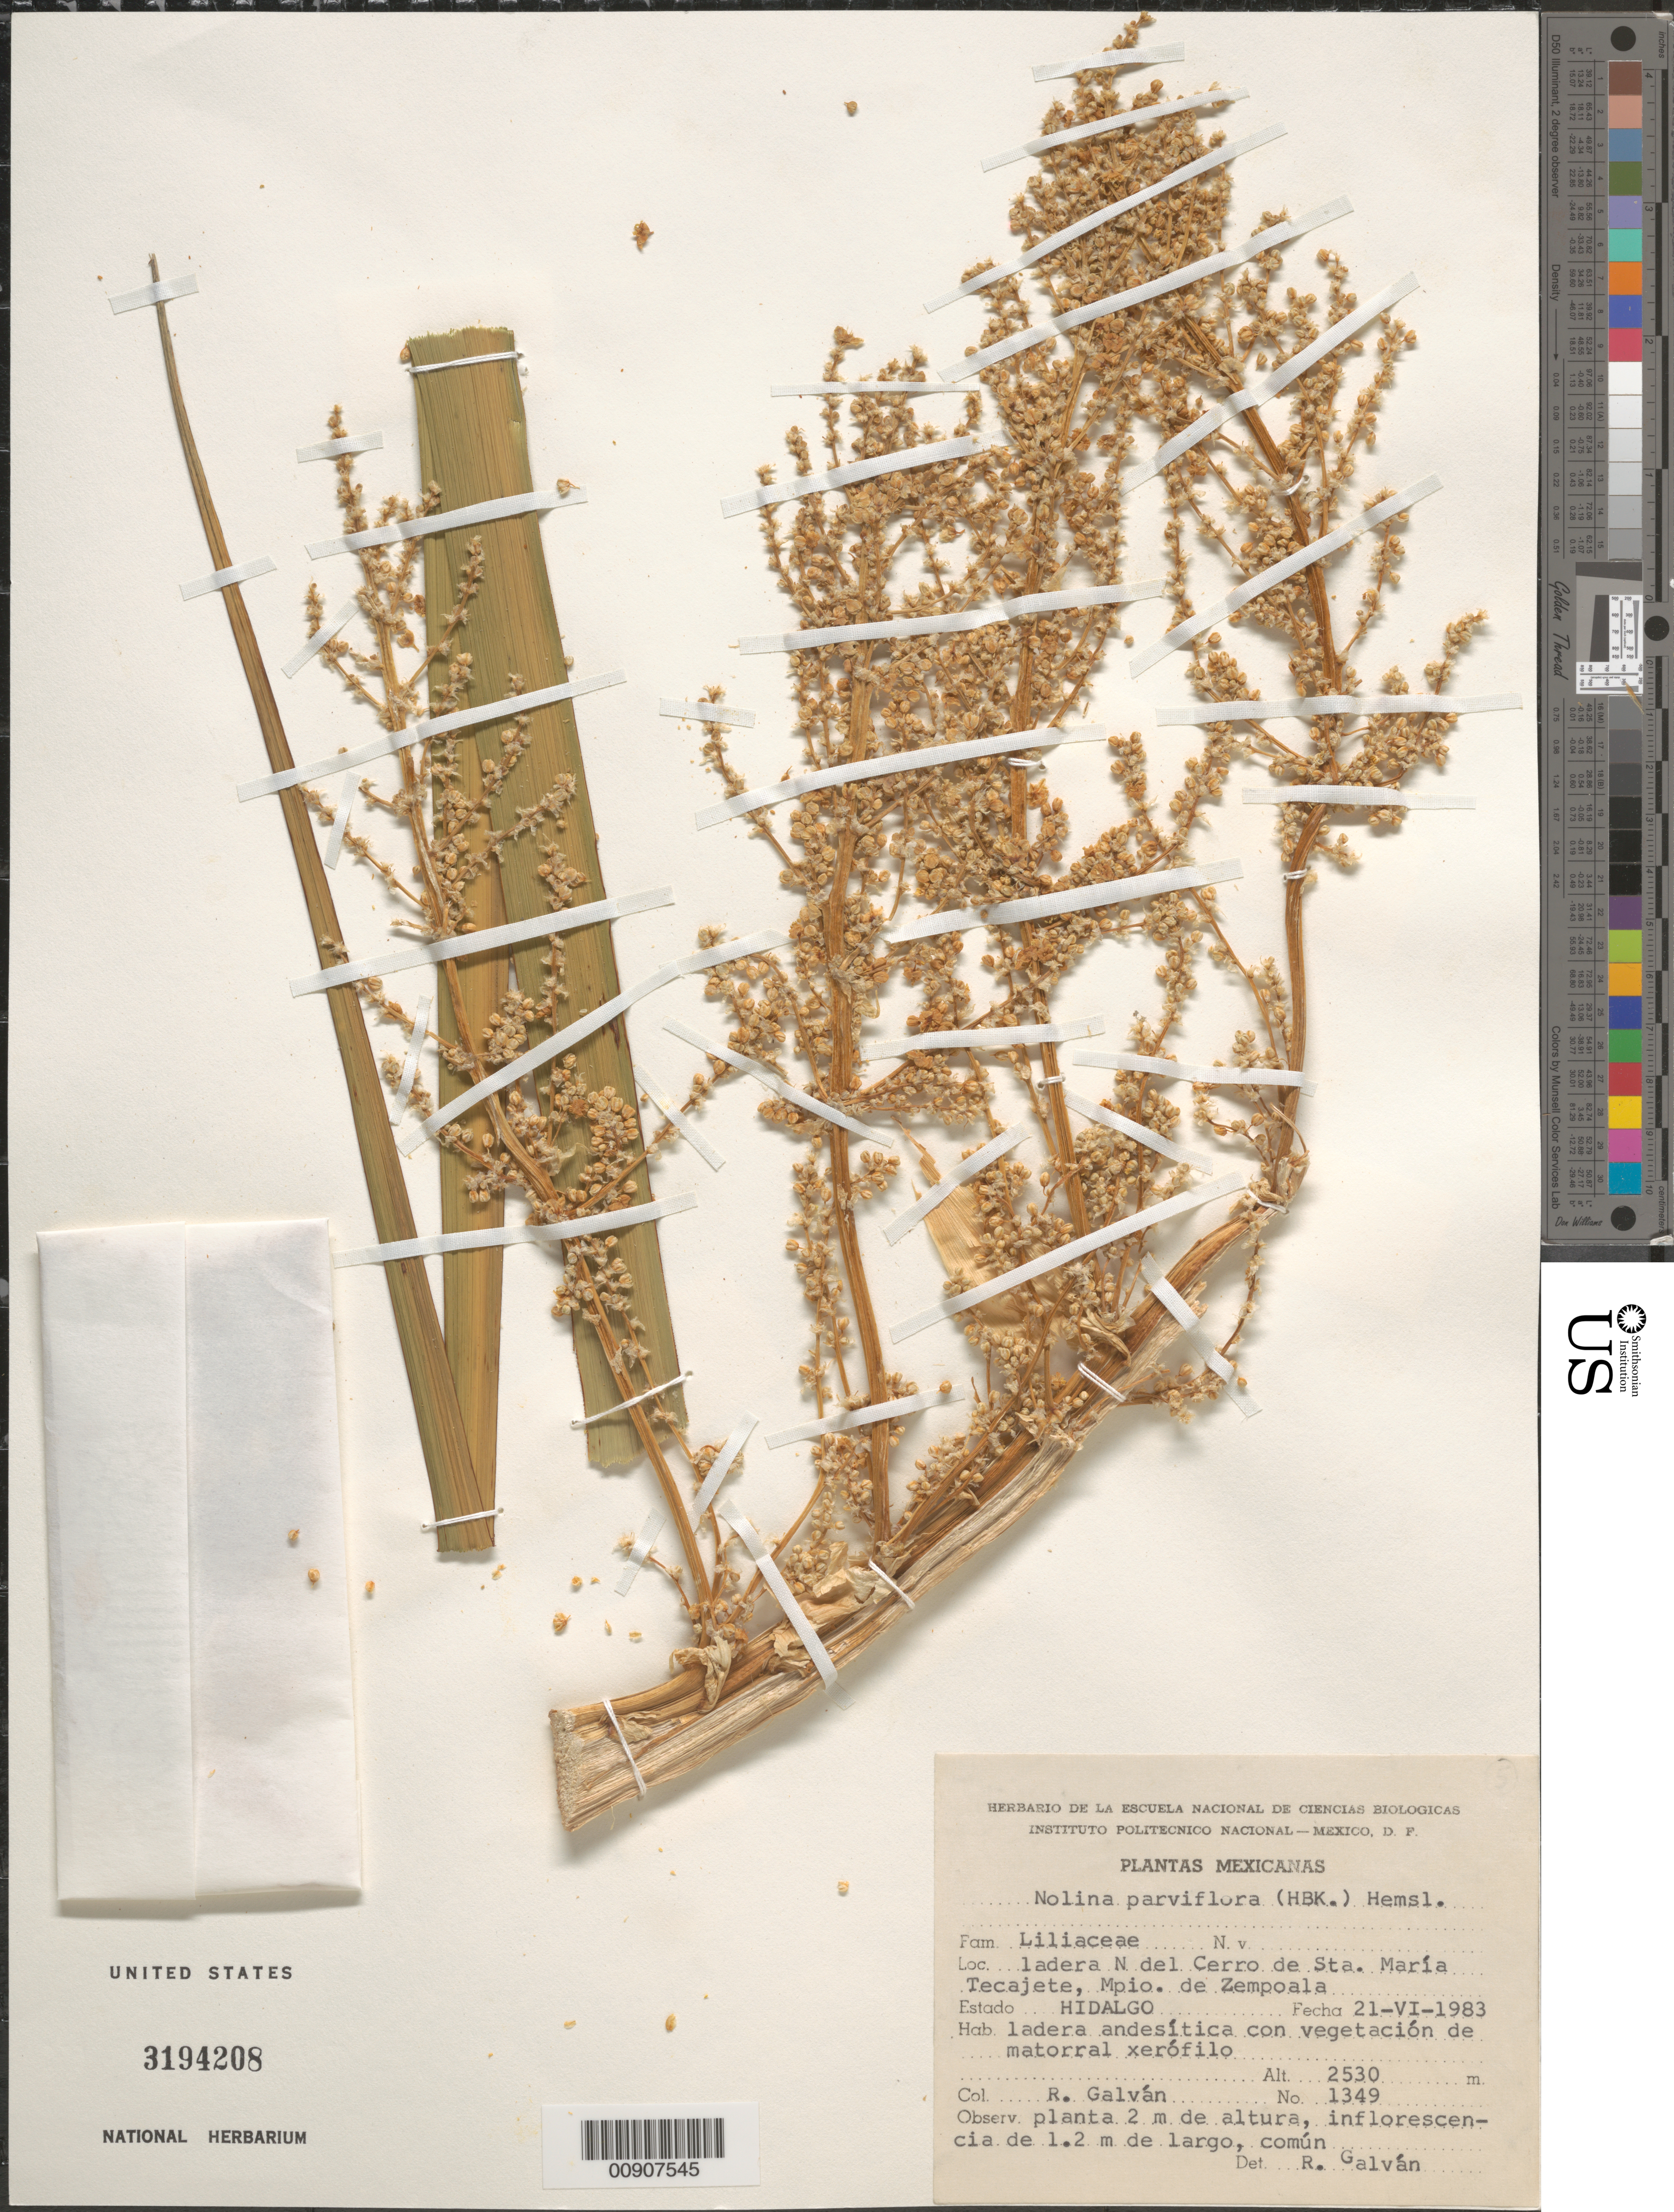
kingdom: Plantae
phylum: Tracheophyta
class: Liliopsida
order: Asparagales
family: Asparagaceae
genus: Nolina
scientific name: Nolina parviflora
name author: (Kunth) Hemsl.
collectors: R. Galván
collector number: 1349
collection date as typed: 21 Jun 1983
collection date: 1983-06-21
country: Mexico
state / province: Hidalgo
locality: Ladera N del Cerro de Sta. María Tecajete, Mpio. de Zempoala, Estado Hidalgo.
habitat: Ladera andesítica con vegetación de matorral xerófilo.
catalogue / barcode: US 3194208